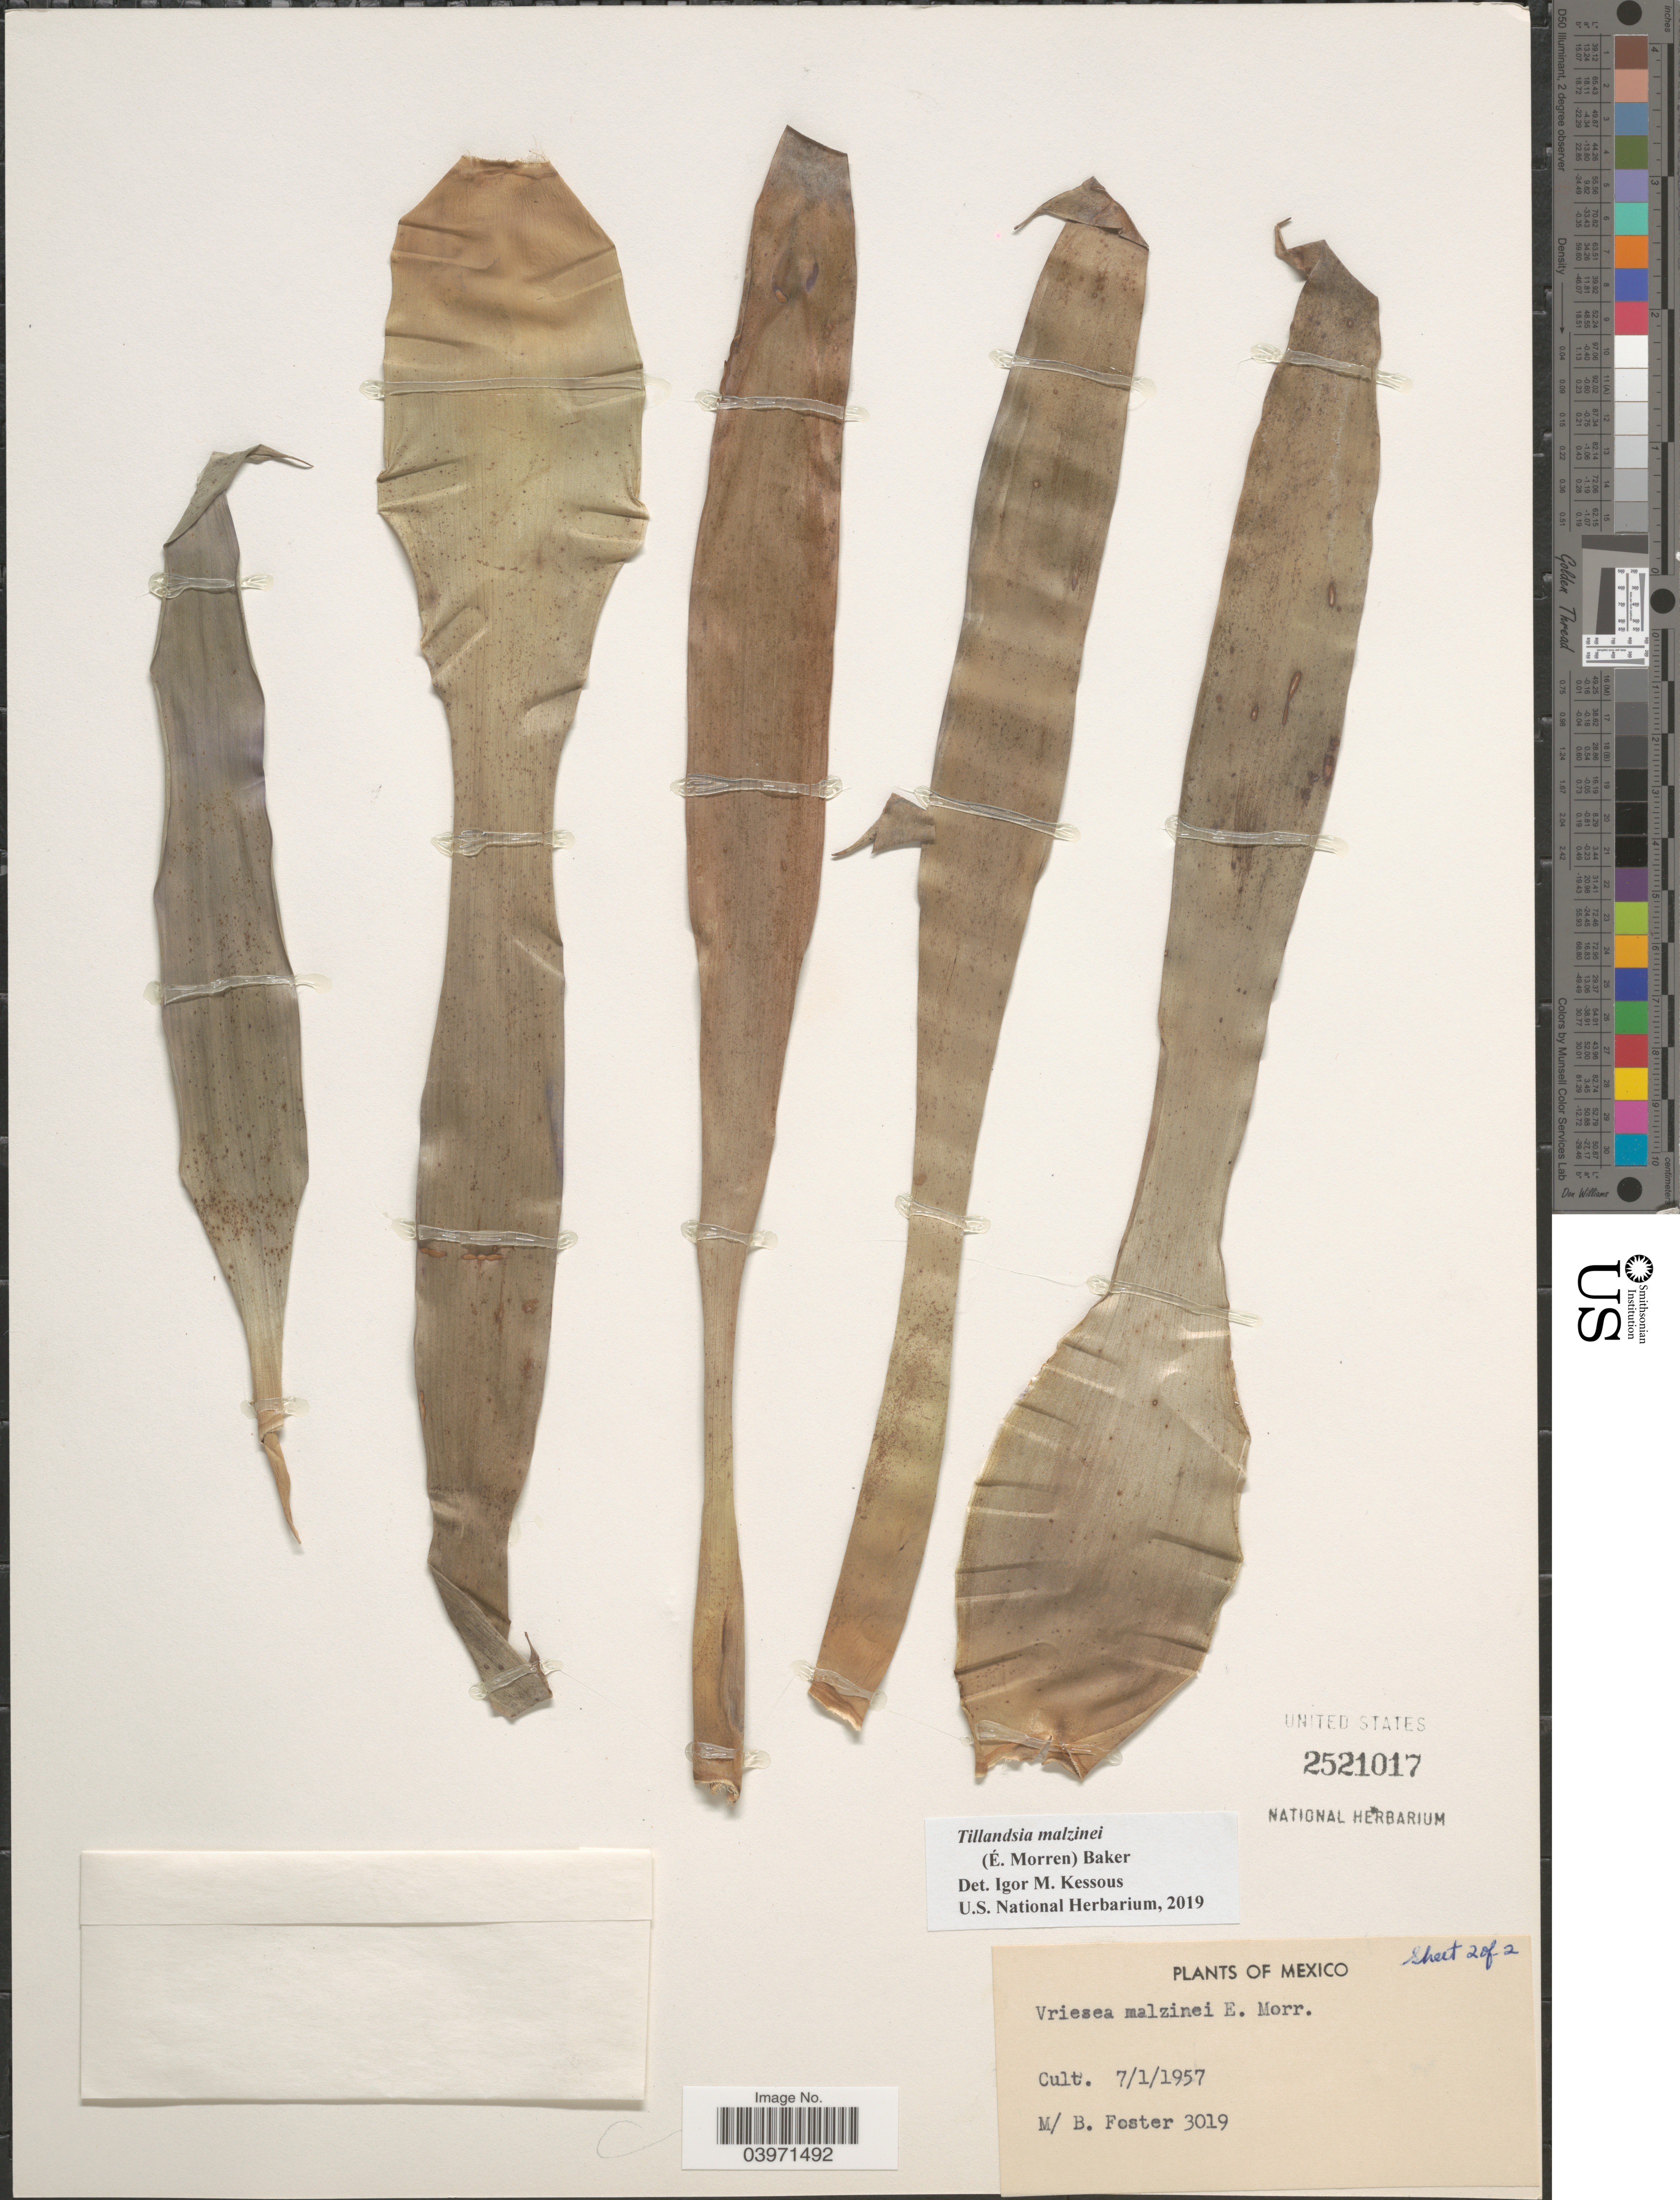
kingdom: Plantae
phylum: Tracheophyta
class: Liliopsida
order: Poales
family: Bromeliaceae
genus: Tillandsia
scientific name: Tillandsia malzinei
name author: (É. Morren) Baker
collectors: M. B. Foster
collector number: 3019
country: Mexico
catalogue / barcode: US 2521017